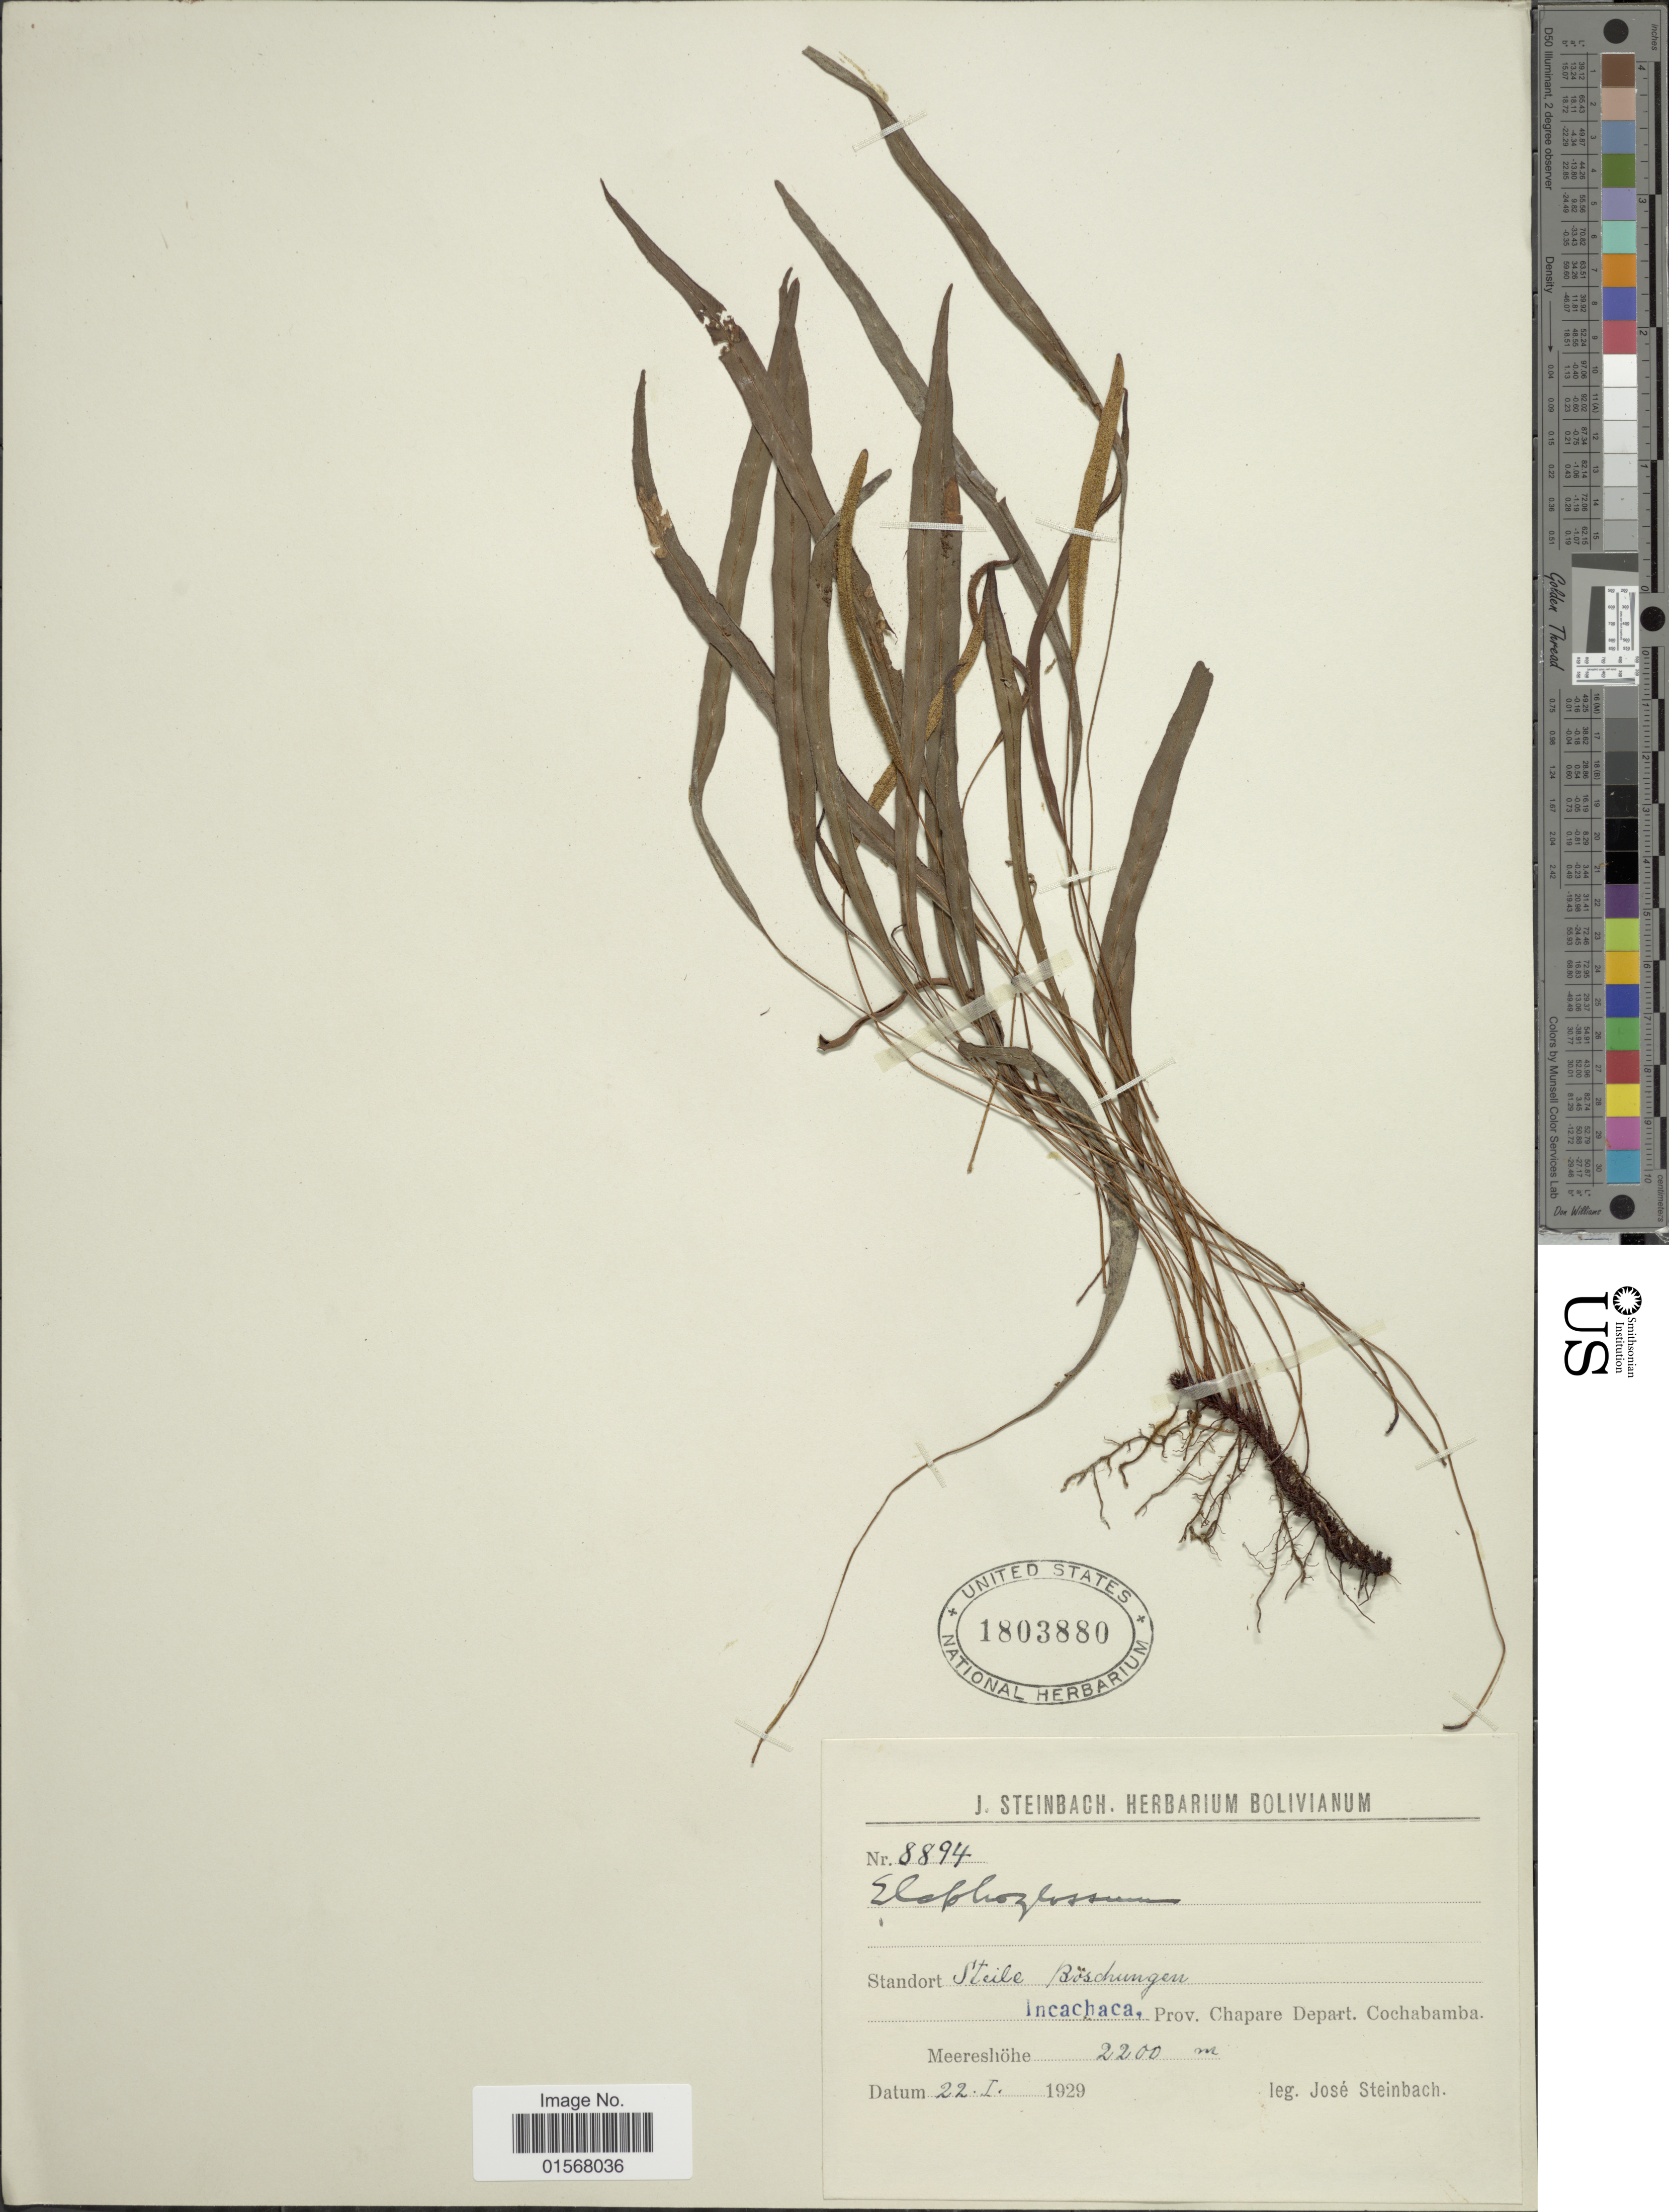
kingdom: Plantae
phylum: Tracheophyta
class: Polypodiopsida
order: Polypodiales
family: Dryopteridaceae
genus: Elaphoglossum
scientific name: Elaphoglossum tenuiculum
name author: (Fée) Baker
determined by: Vasco, A.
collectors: J. Steinbach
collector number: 8894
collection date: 1929-01-22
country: Bolivia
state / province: Cochabamba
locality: Prov. Chapare, Dep. Cochabamba, Inchachaca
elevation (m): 2200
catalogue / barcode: US 1803880